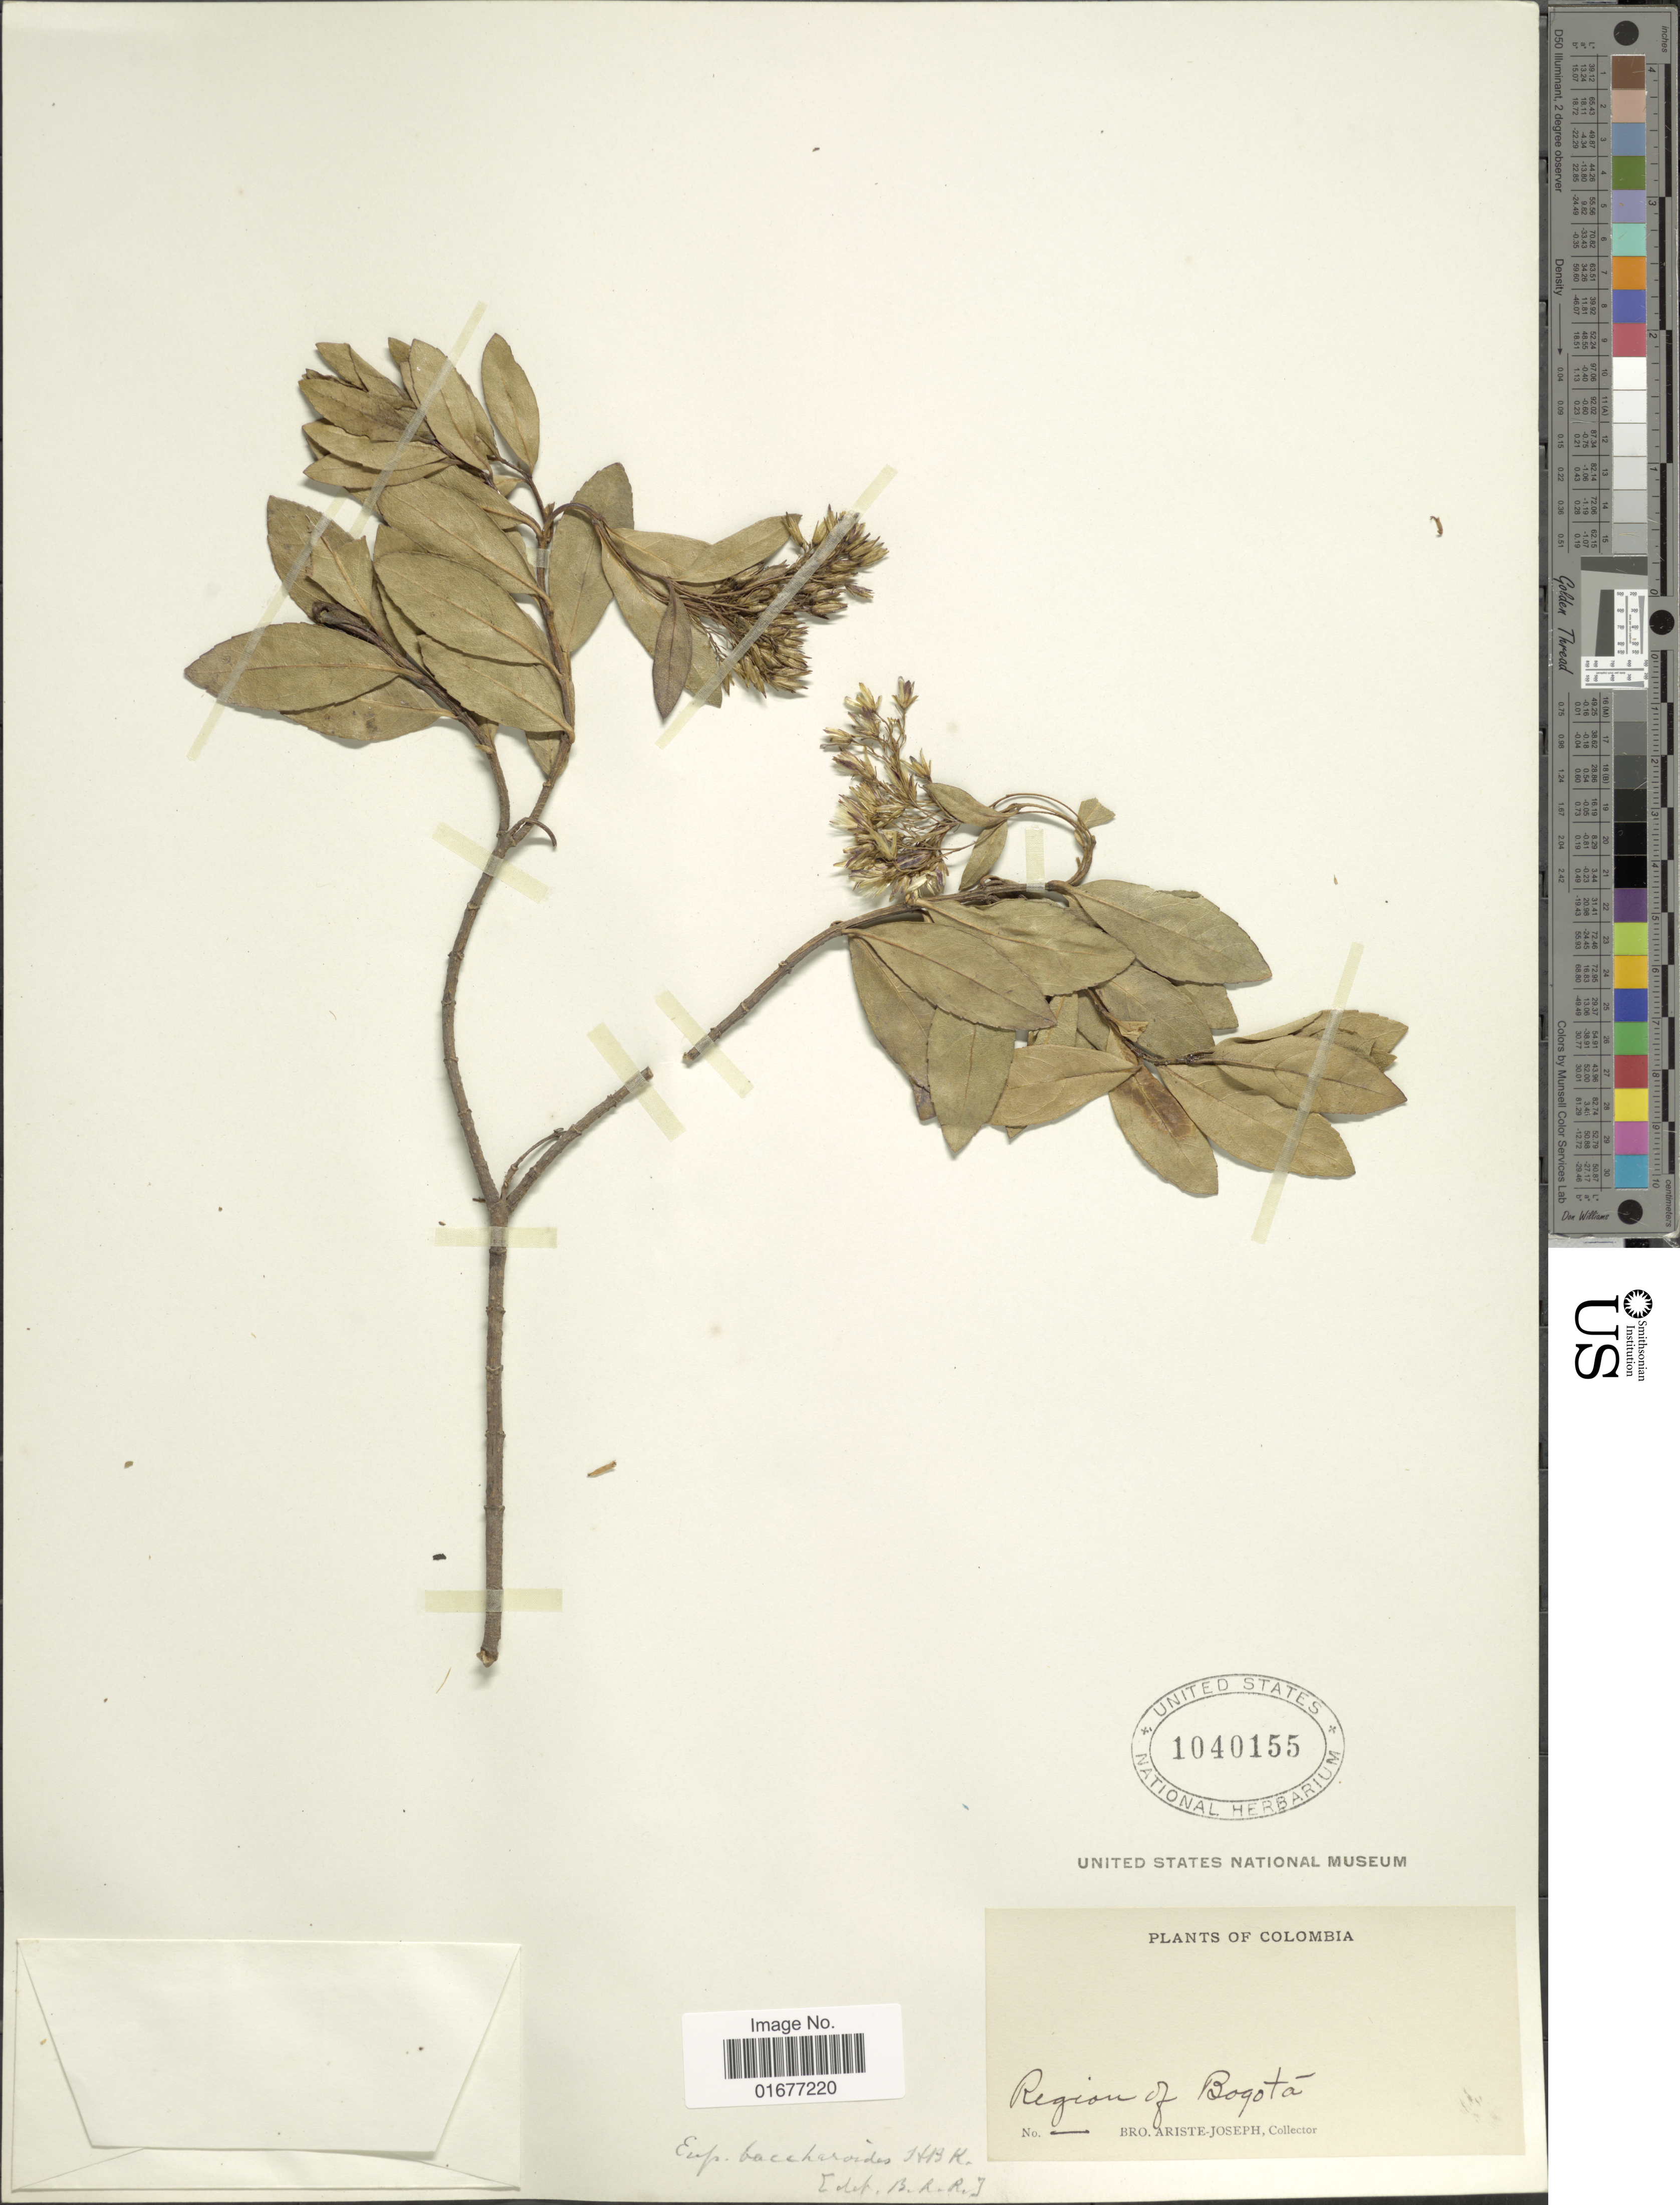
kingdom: Plantae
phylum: Tracheophyta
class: Magnoliopsida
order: Asterales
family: Asteraceae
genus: Ageratina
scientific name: Ageratina baccharoides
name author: (Kunth) R.M. King & H. Rob.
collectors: Bro. Ariste-Joseph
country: Colombia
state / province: Bogota D.C.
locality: Region of Bogota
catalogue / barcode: US 1040155